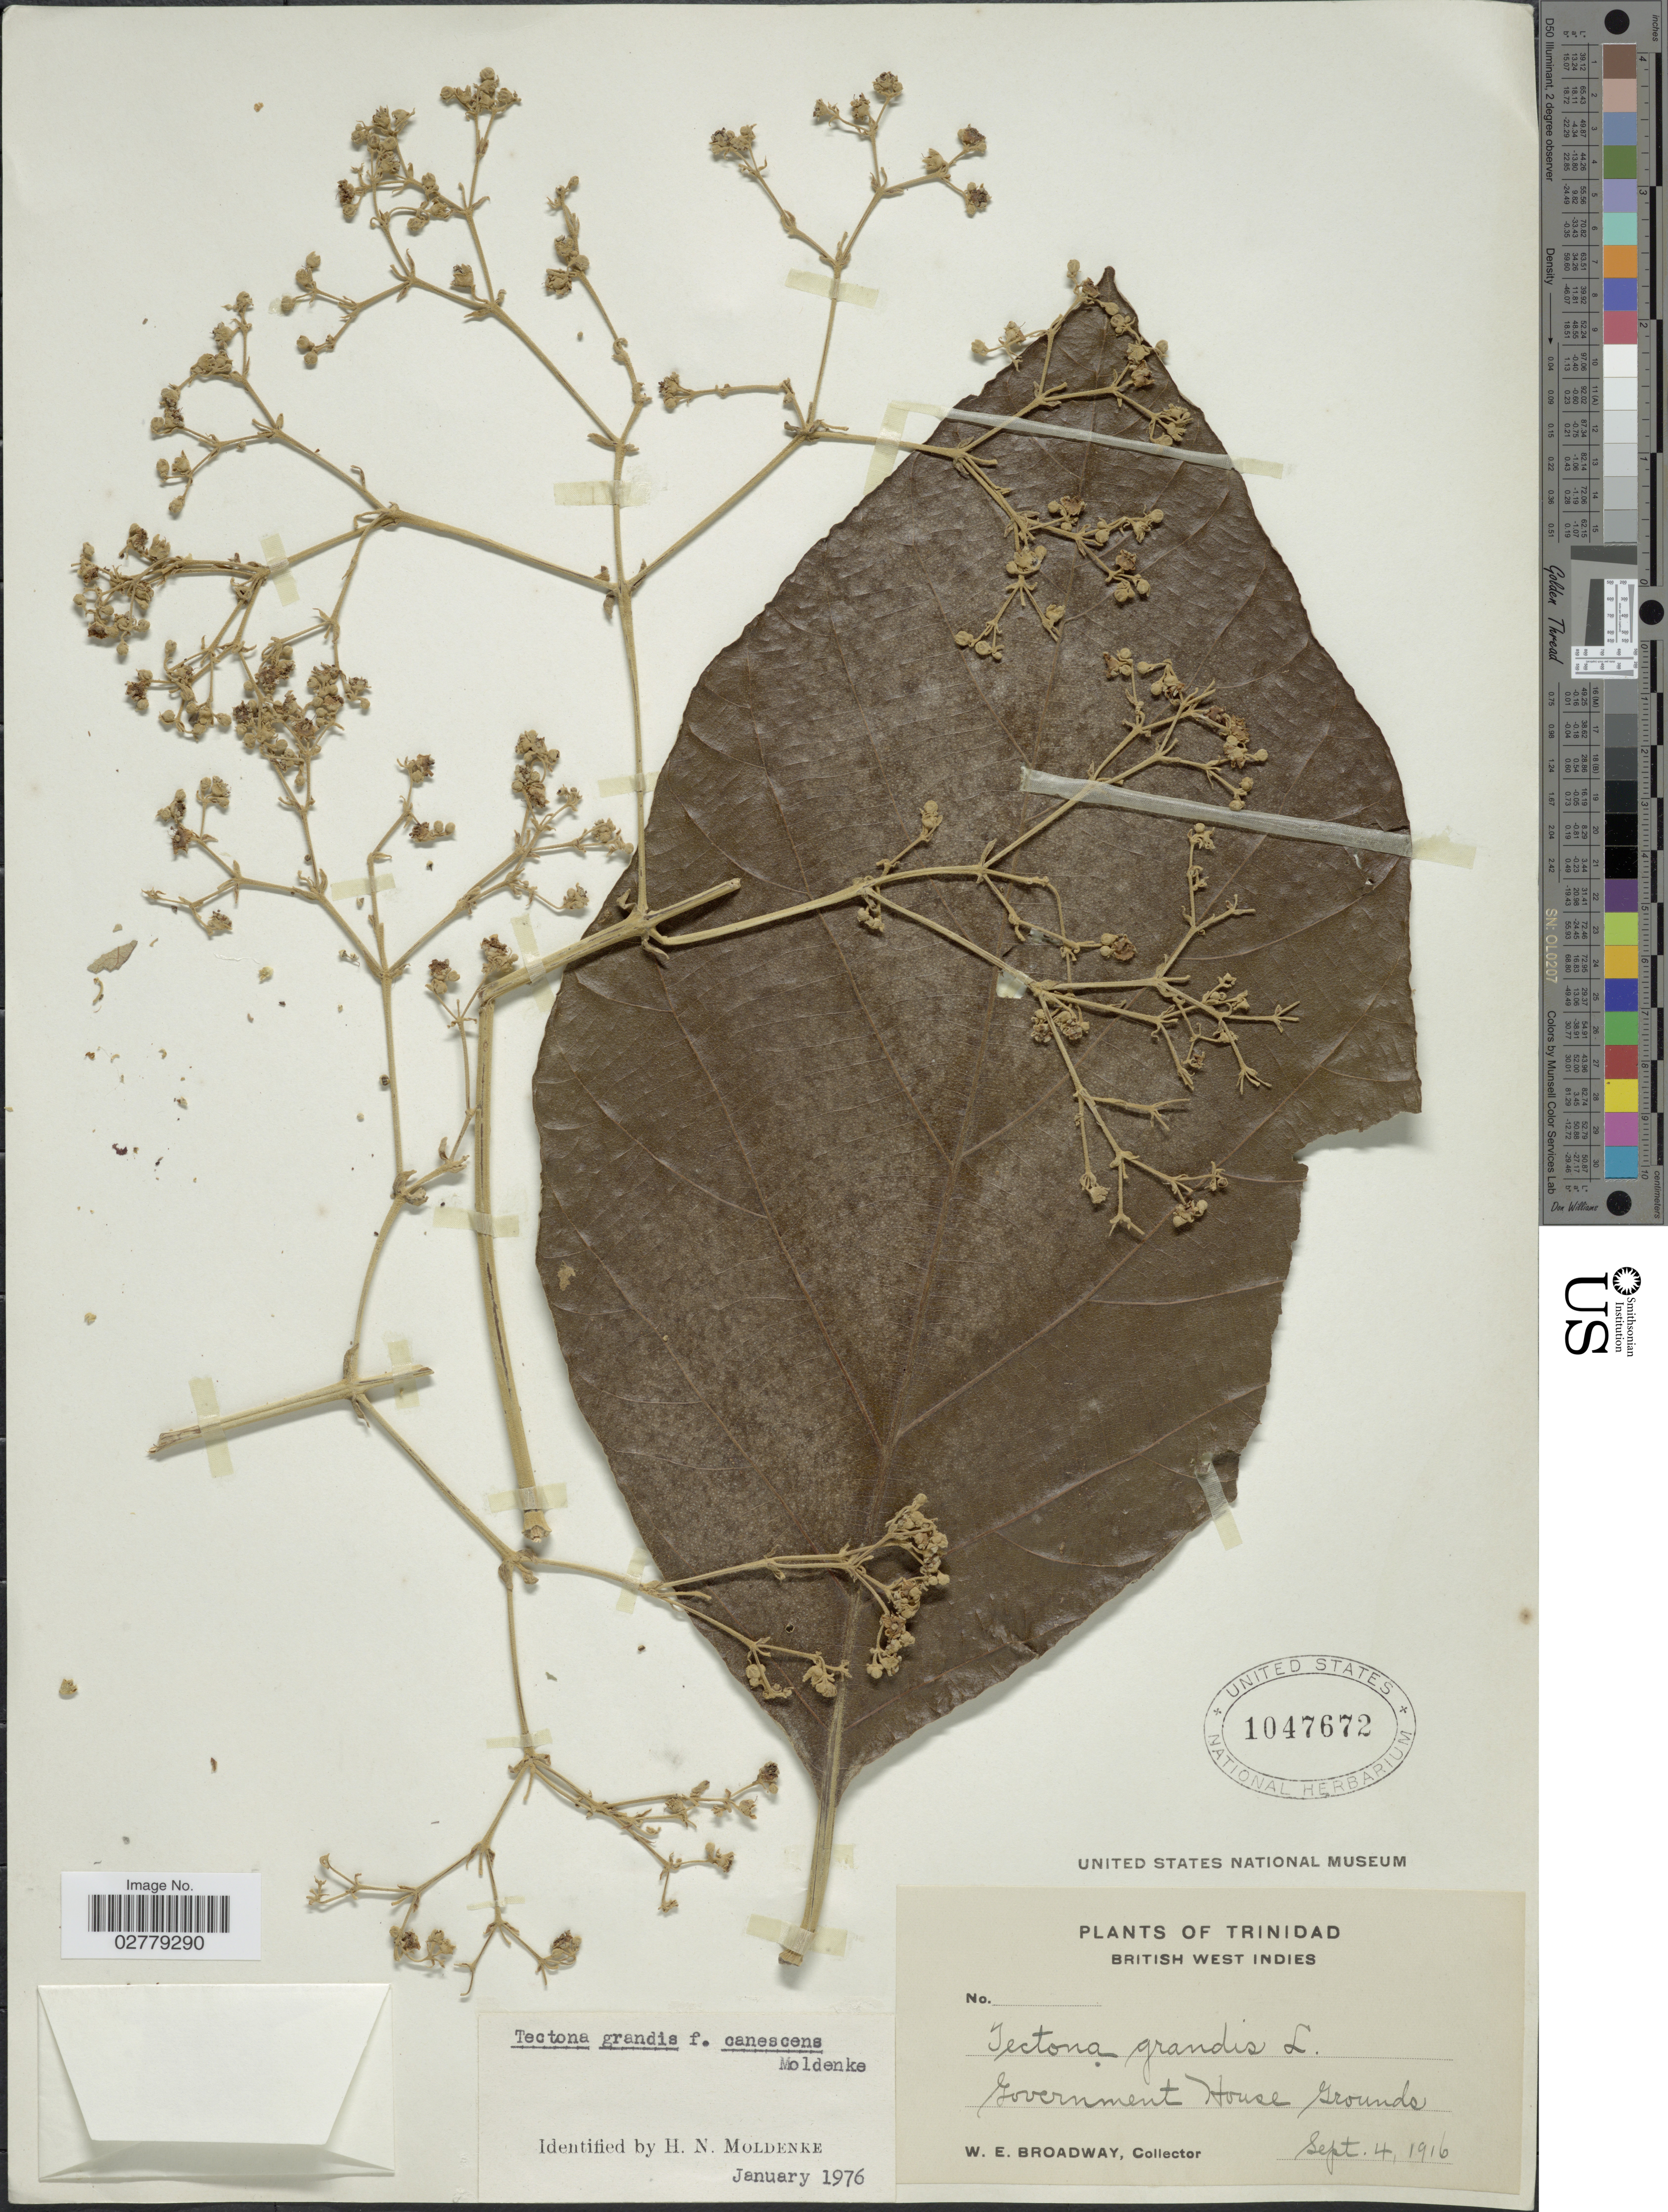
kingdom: Plantae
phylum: Tracheophyta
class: Magnoliopsida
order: Lamiales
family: Lamiaceae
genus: Tectona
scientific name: Tectona grandis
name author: L. f.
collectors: W. E. Broadway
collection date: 1916-09-04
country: Trinidad and Tobago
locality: Trinidad. British West Indies. Government House Grounds.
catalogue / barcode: US 1047672